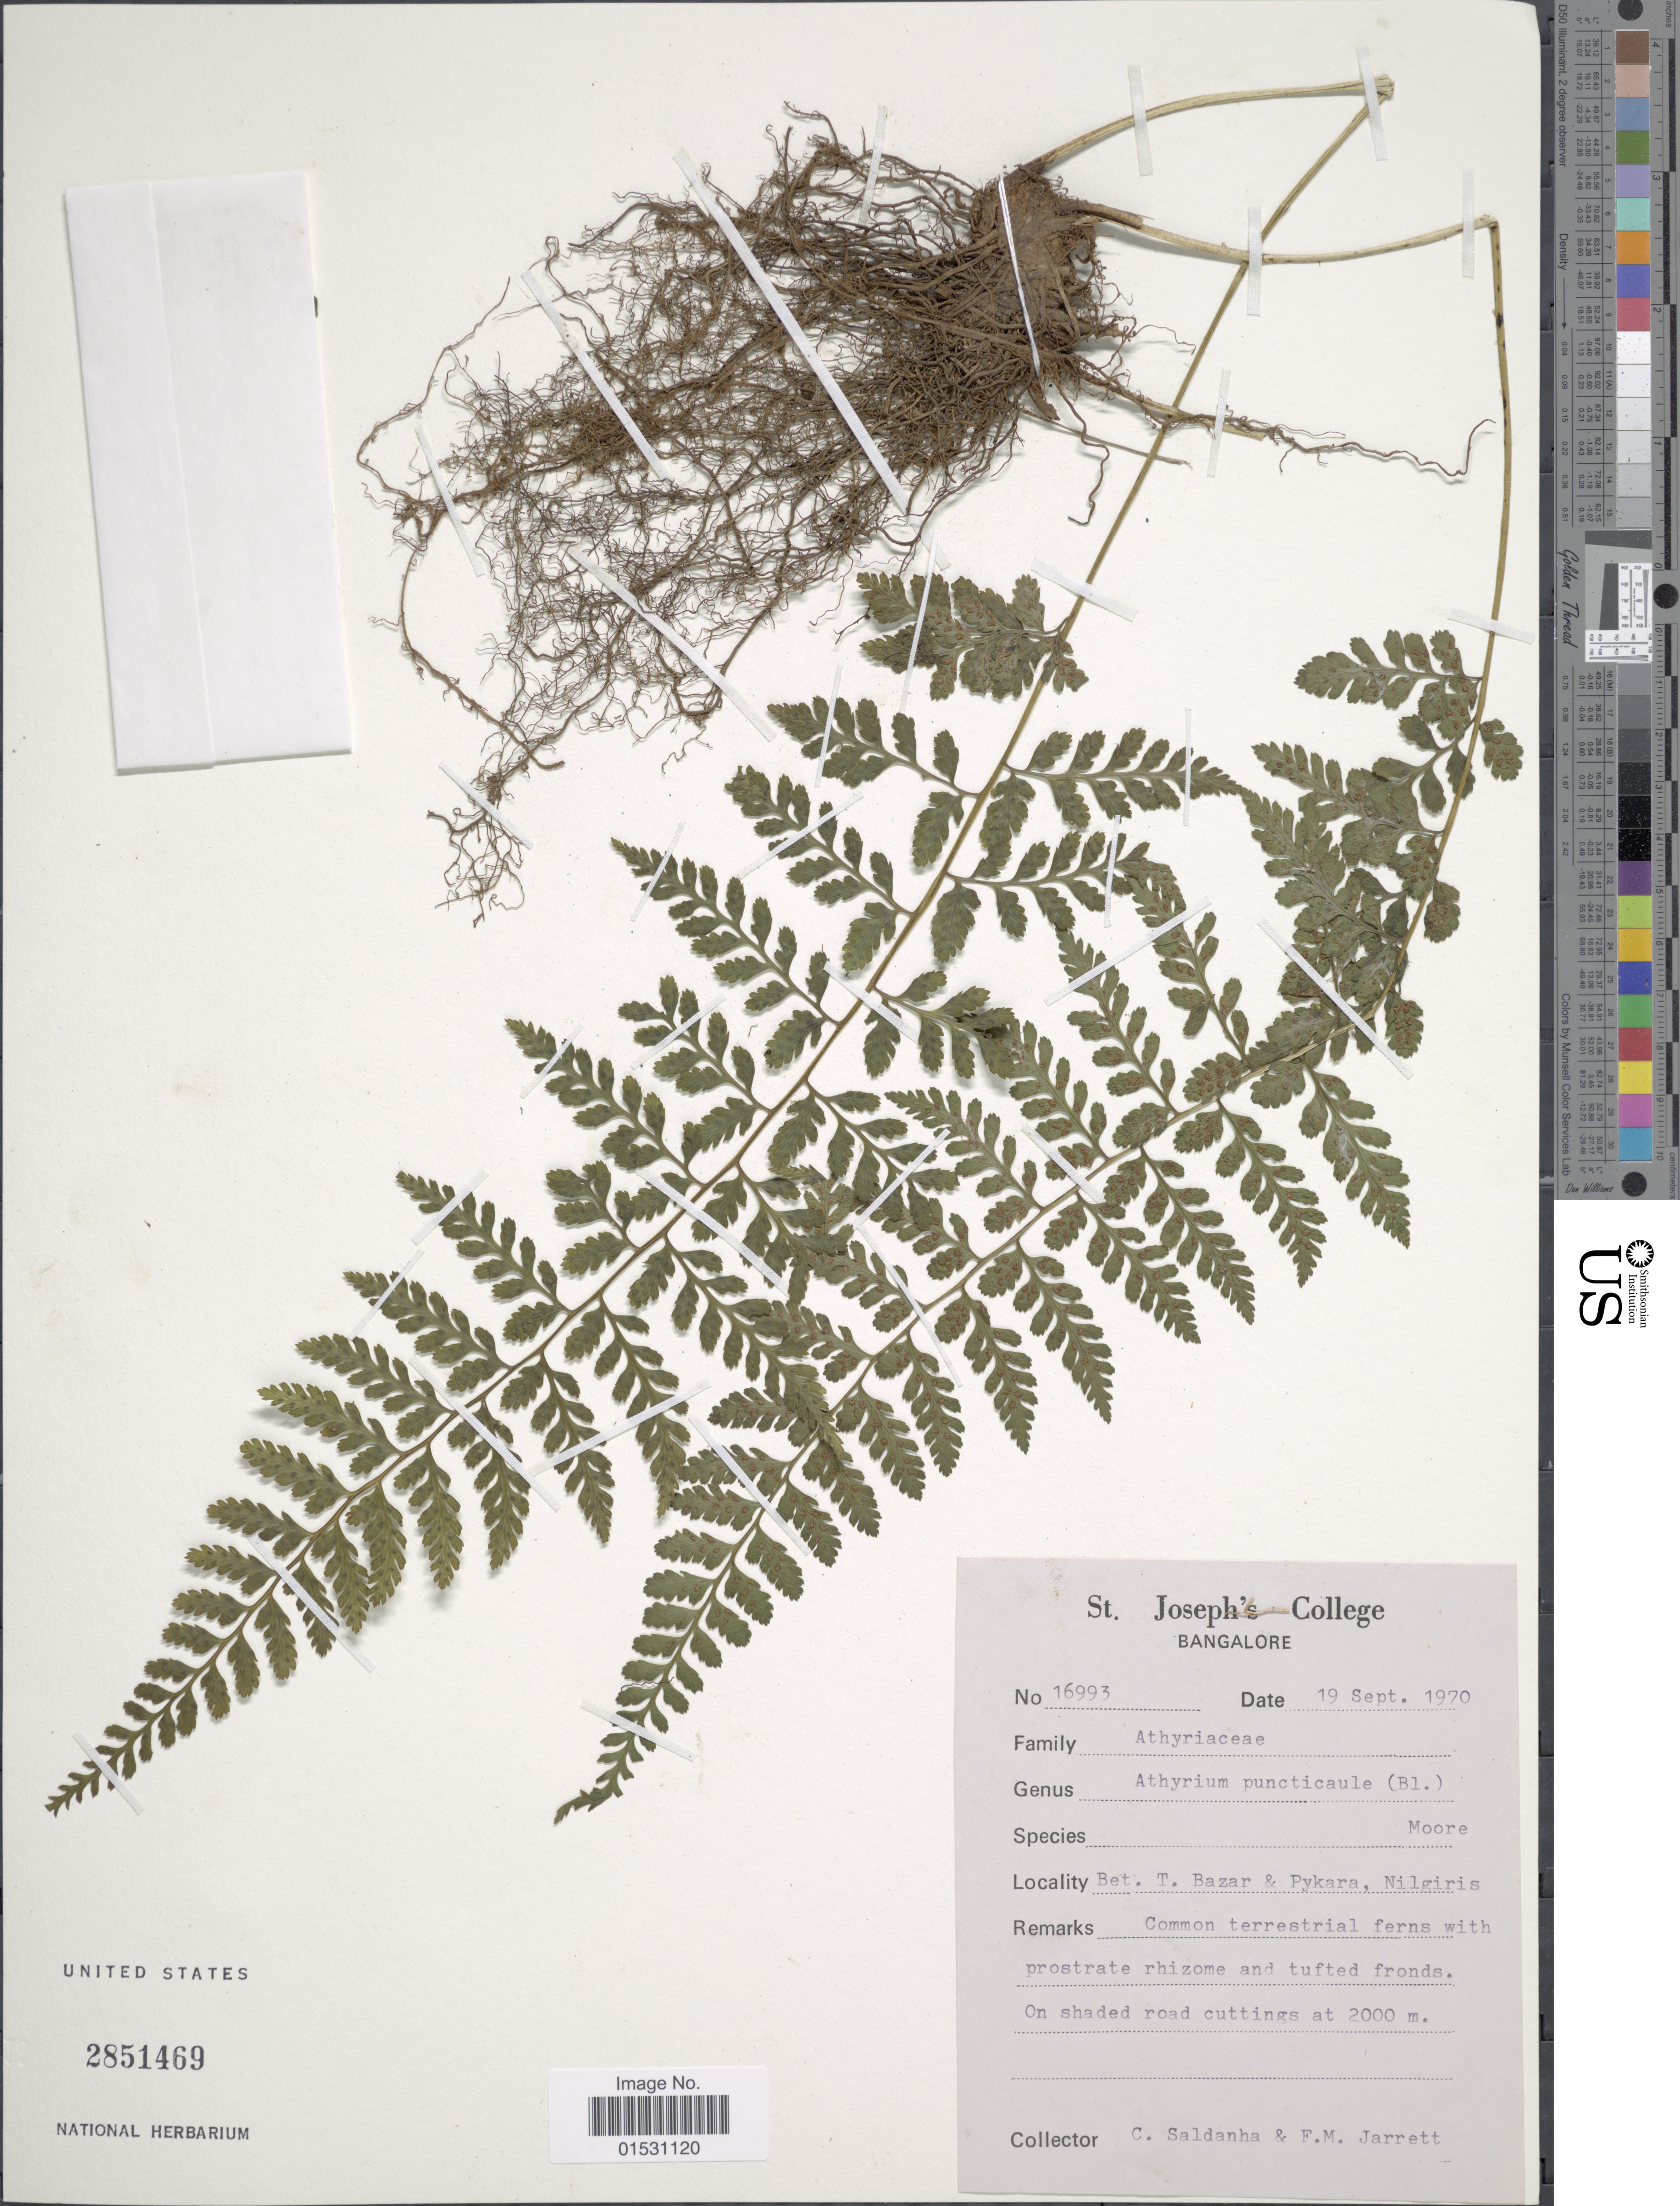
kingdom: Plantae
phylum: Tracheophyta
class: Polypodiopsida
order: Polypodiales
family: Athyriaceae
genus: Athyrium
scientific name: Athyrium puncticaule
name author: (Blume) T. Moore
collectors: C. Saldanha & F. M. Jarrett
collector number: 16993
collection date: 1970-09-19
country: India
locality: Bet. T. Bazar & Pykara, Nilgiris.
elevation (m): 2000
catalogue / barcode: US 2851469